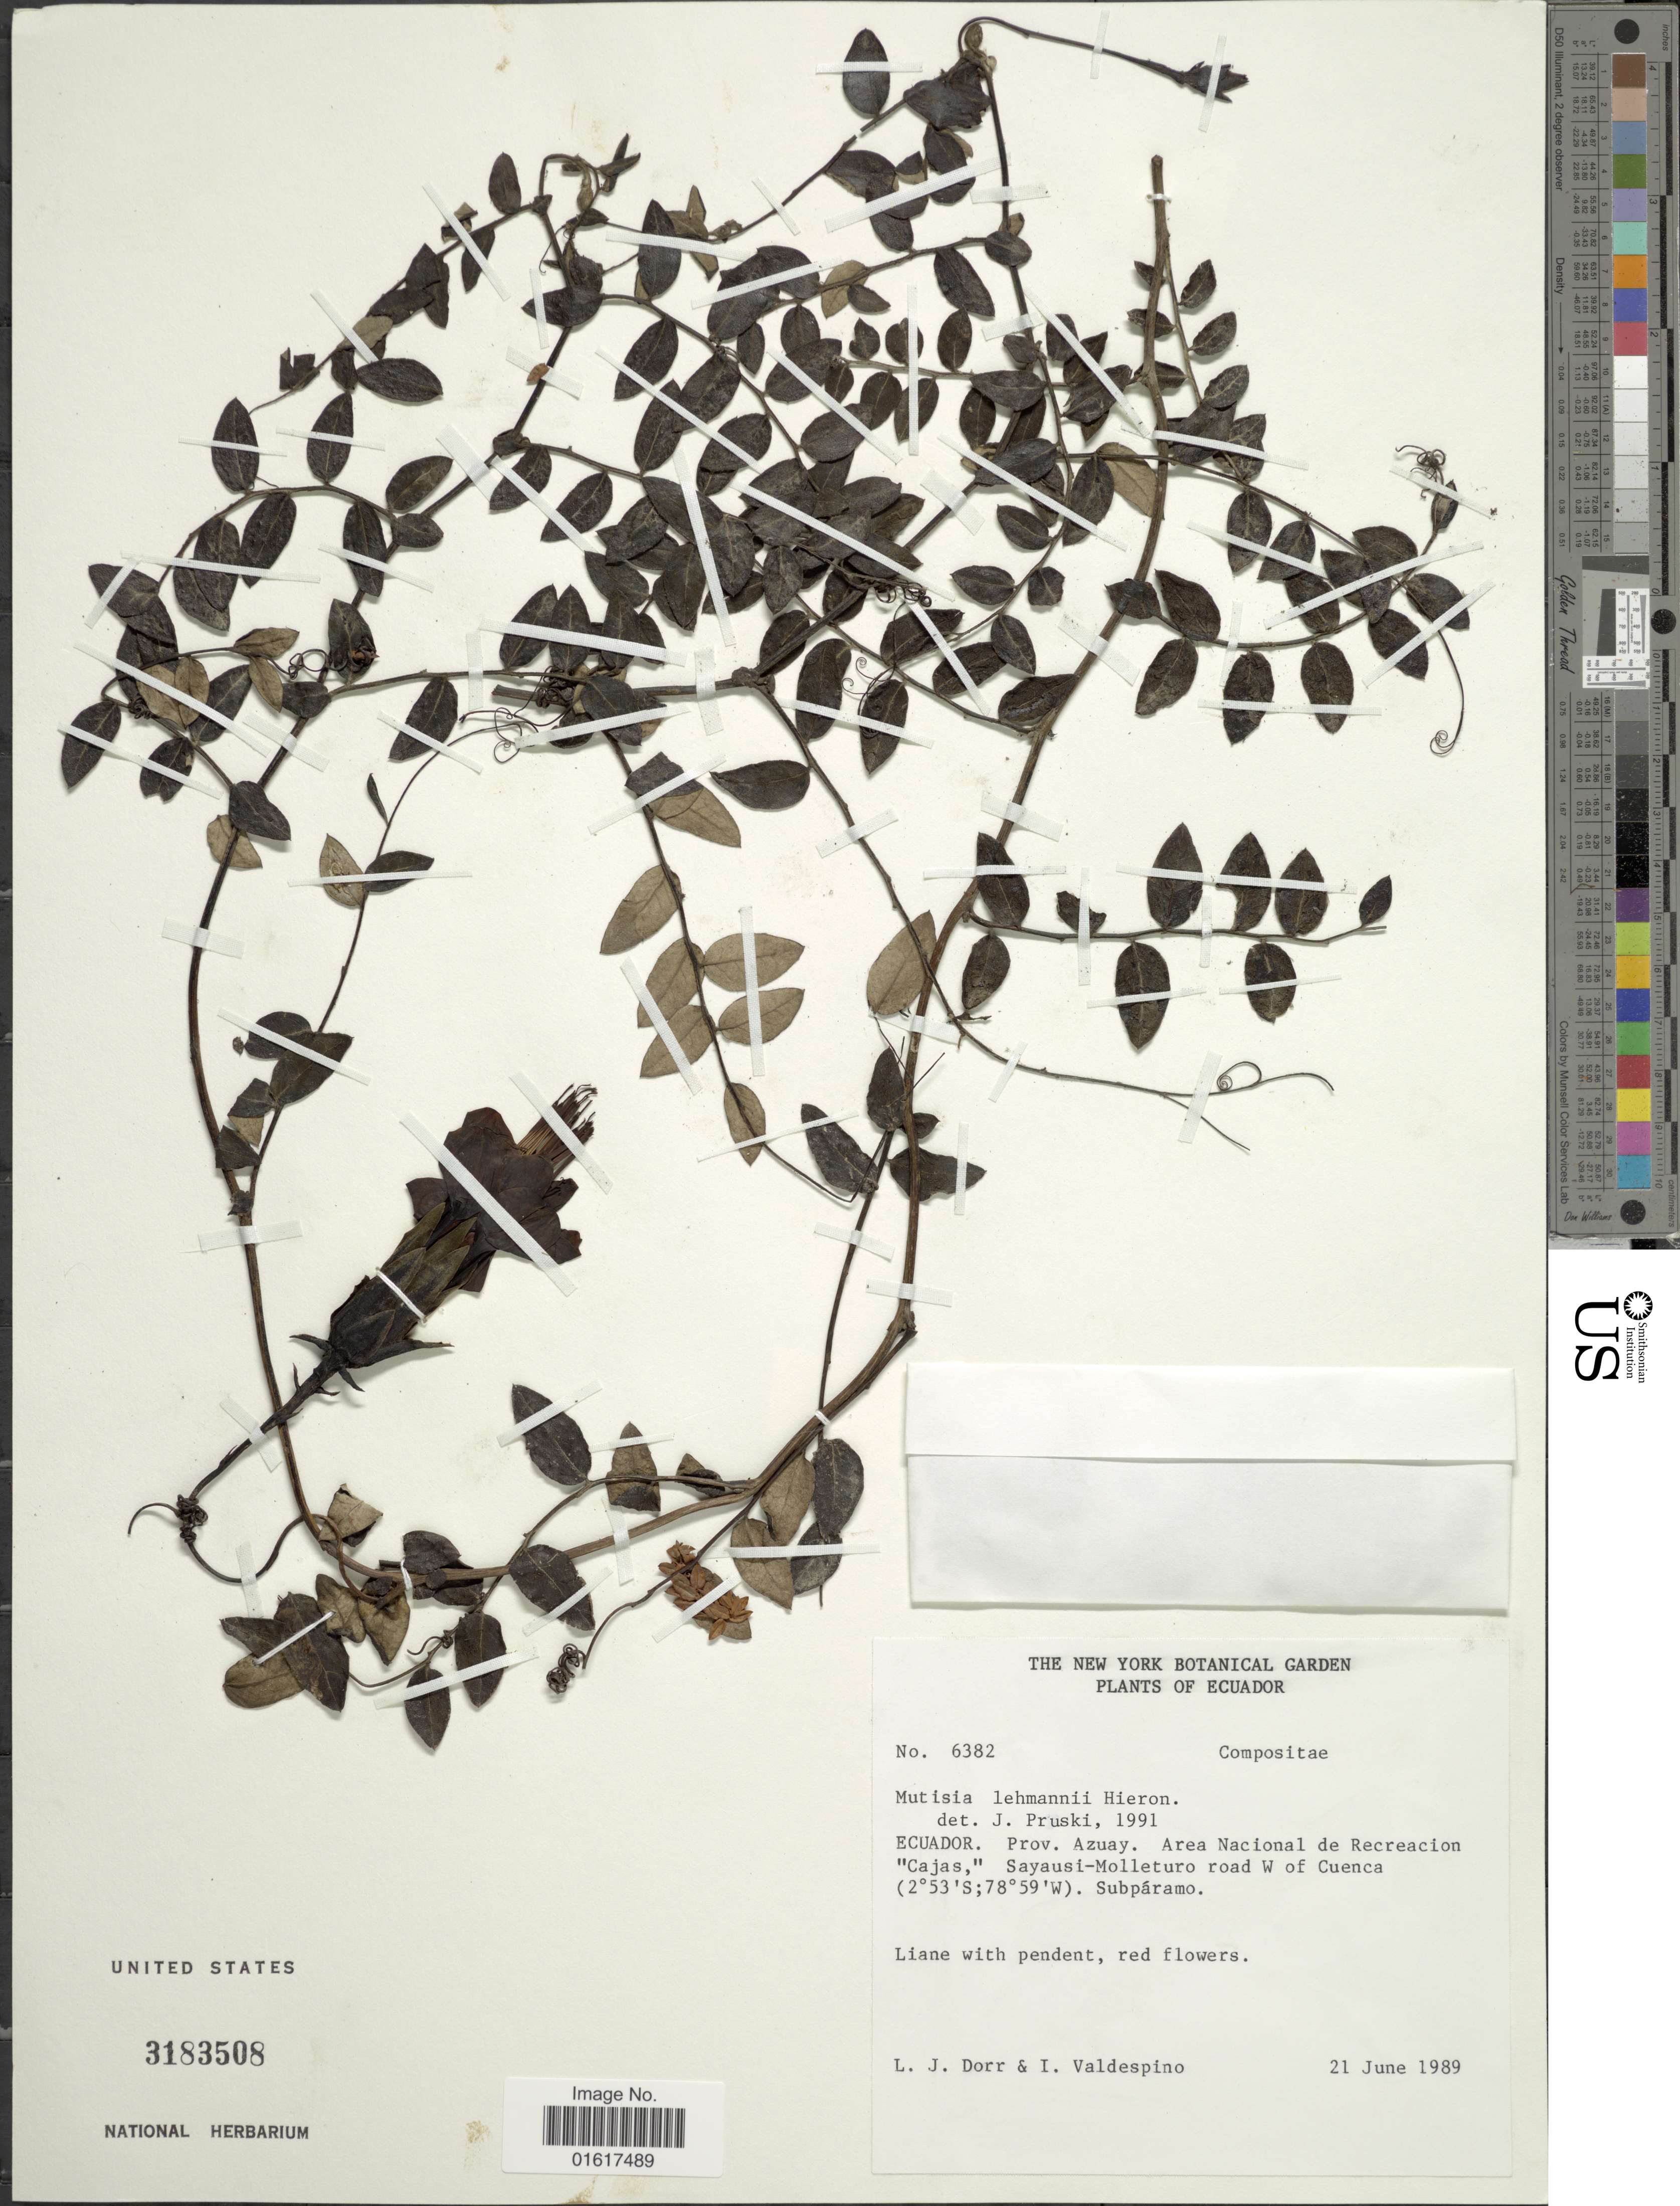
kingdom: Plantae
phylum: Tracheophyta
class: Magnoliopsida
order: Asterales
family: Asteraceae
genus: Mutisia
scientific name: Mutisia lehmannii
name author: Hieron.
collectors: L. J. Dorr & I. Valdespinio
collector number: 6382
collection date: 1989-06-21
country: Ecuador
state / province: Azuay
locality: Area Nacional de Recreacion "Cajas," Sayausi-Molleturo road W of Cuenca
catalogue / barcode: US 3183508